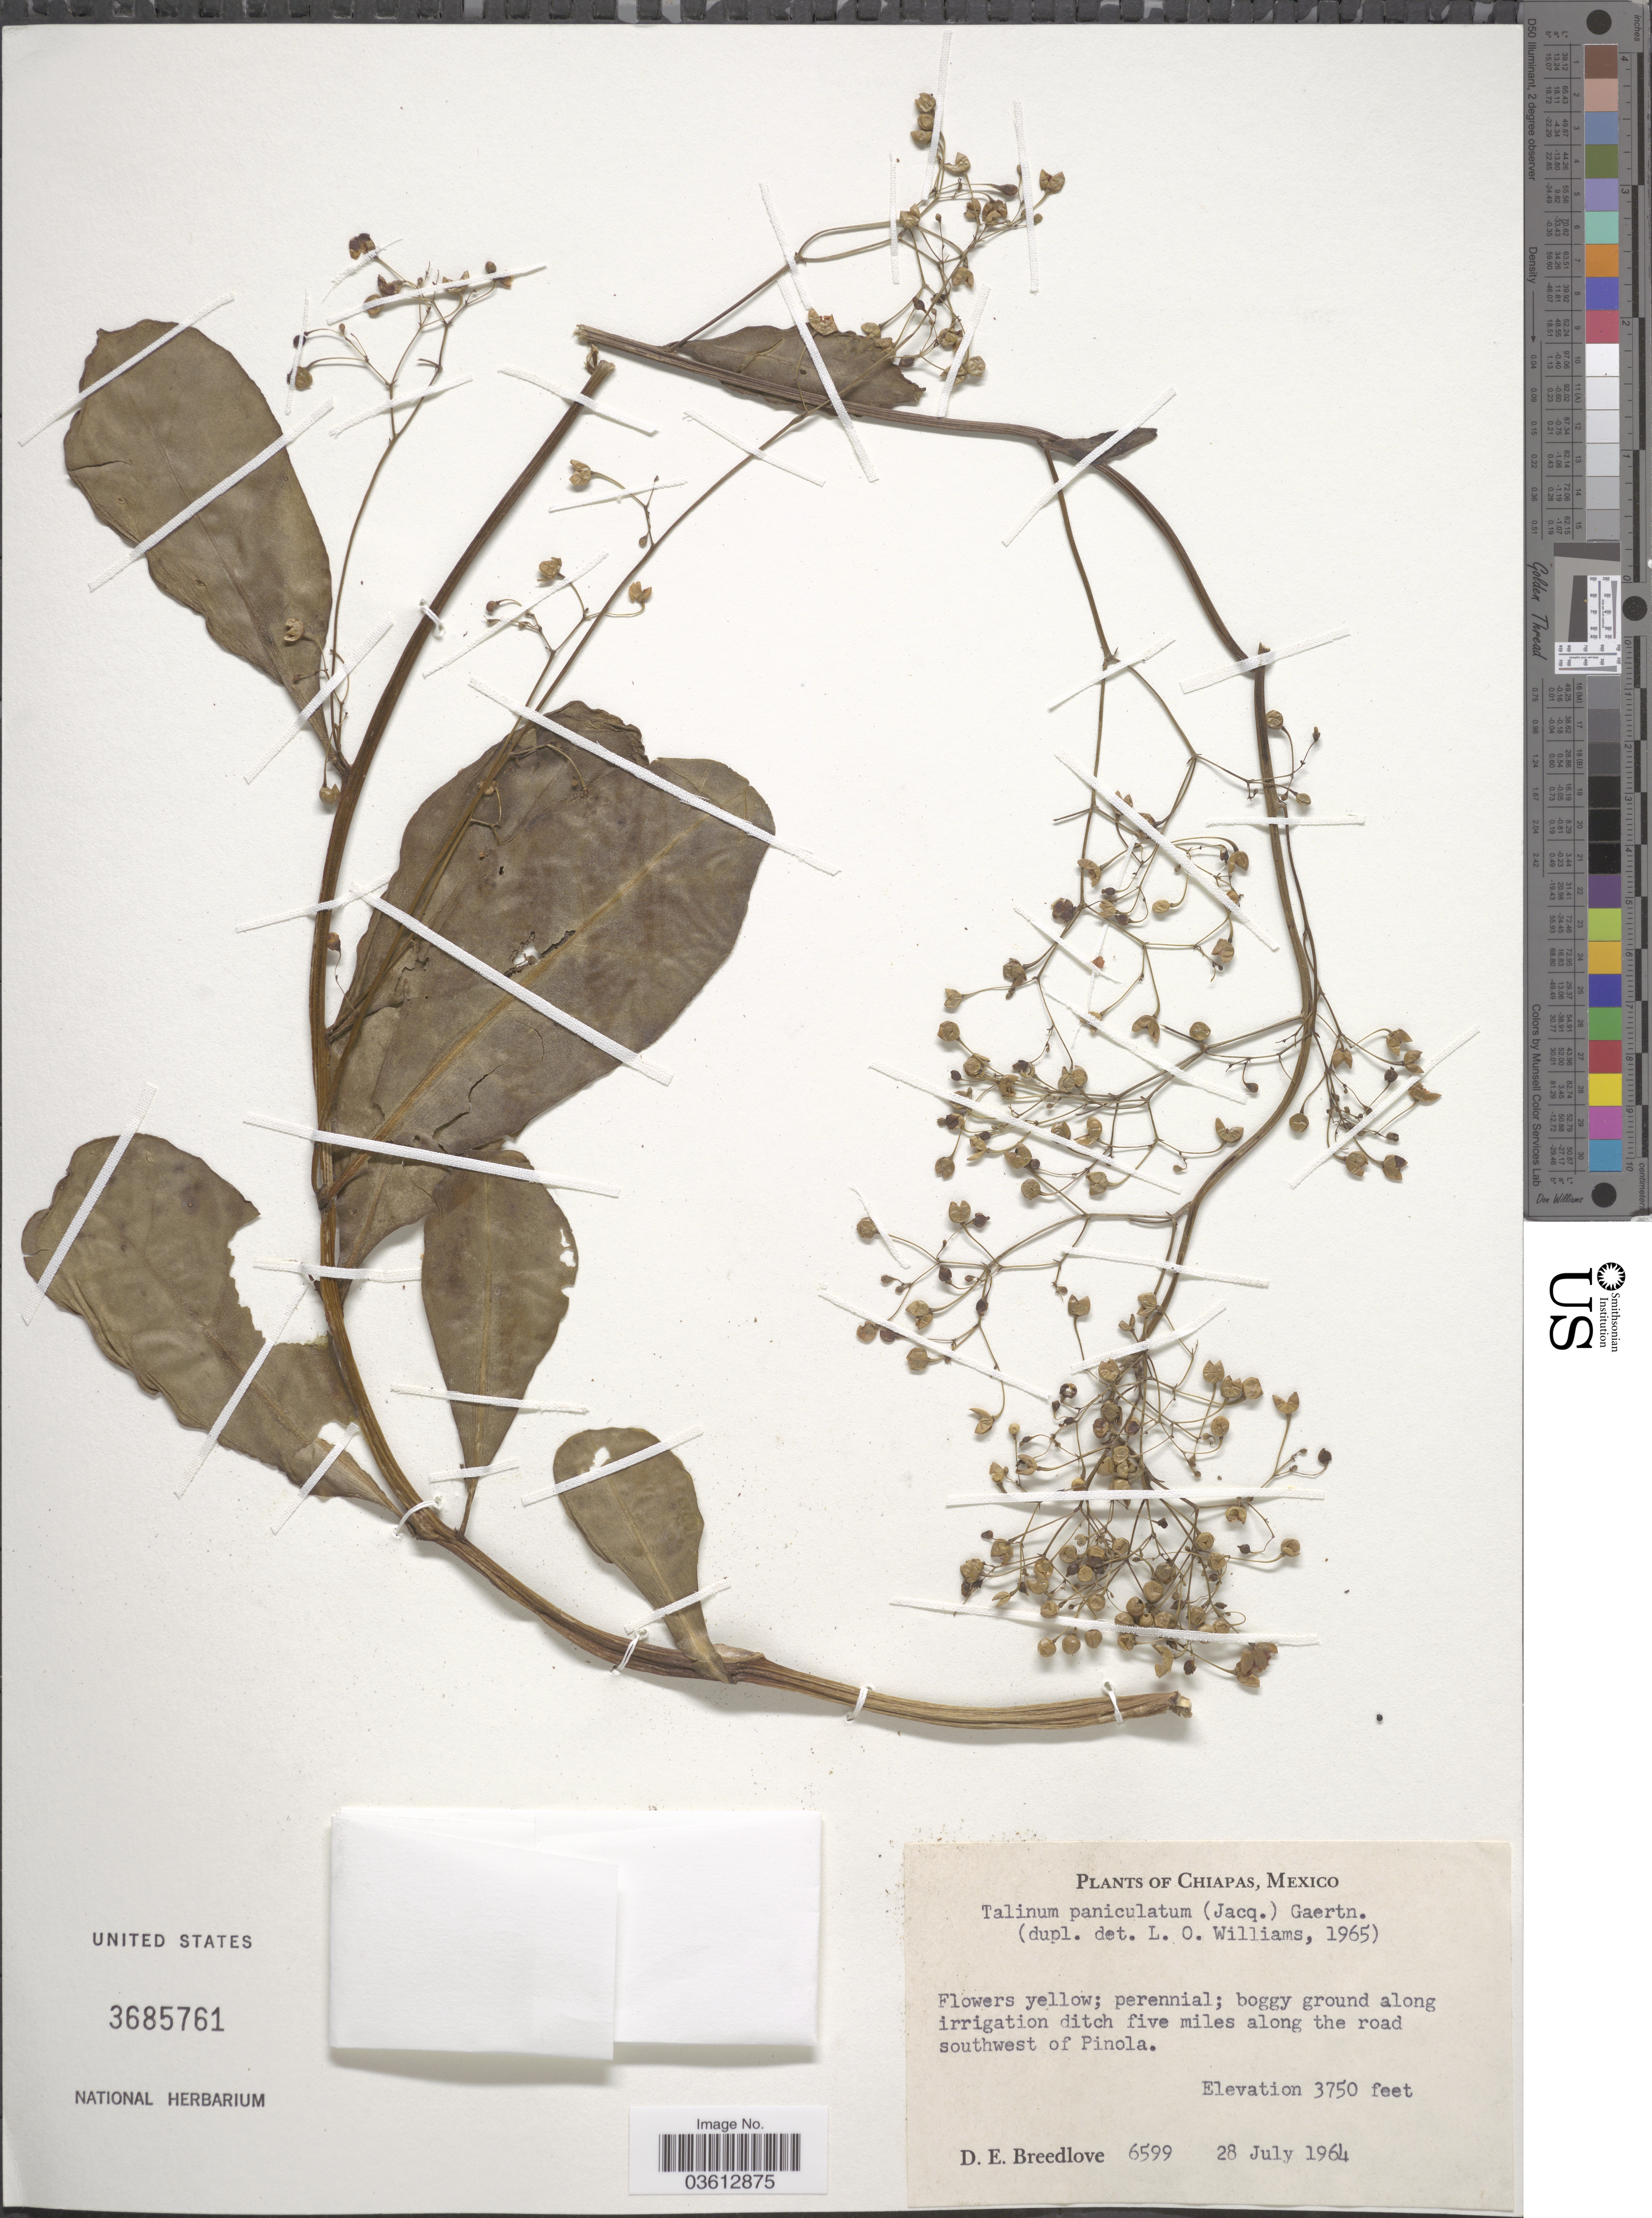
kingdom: Plantae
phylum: Tracheophyta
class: Magnoliopsida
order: Caryophyllales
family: Talinaceae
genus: Talinum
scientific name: Talinum paniculatum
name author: (Jacq.) Gaertn.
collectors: D. E. Breedlove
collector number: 6599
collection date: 1964-07-28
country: Mexico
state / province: Chiapas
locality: Boggy ground along irrigation ditch five miles along the road southwest of Pinola.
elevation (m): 1143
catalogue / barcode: US 3685761